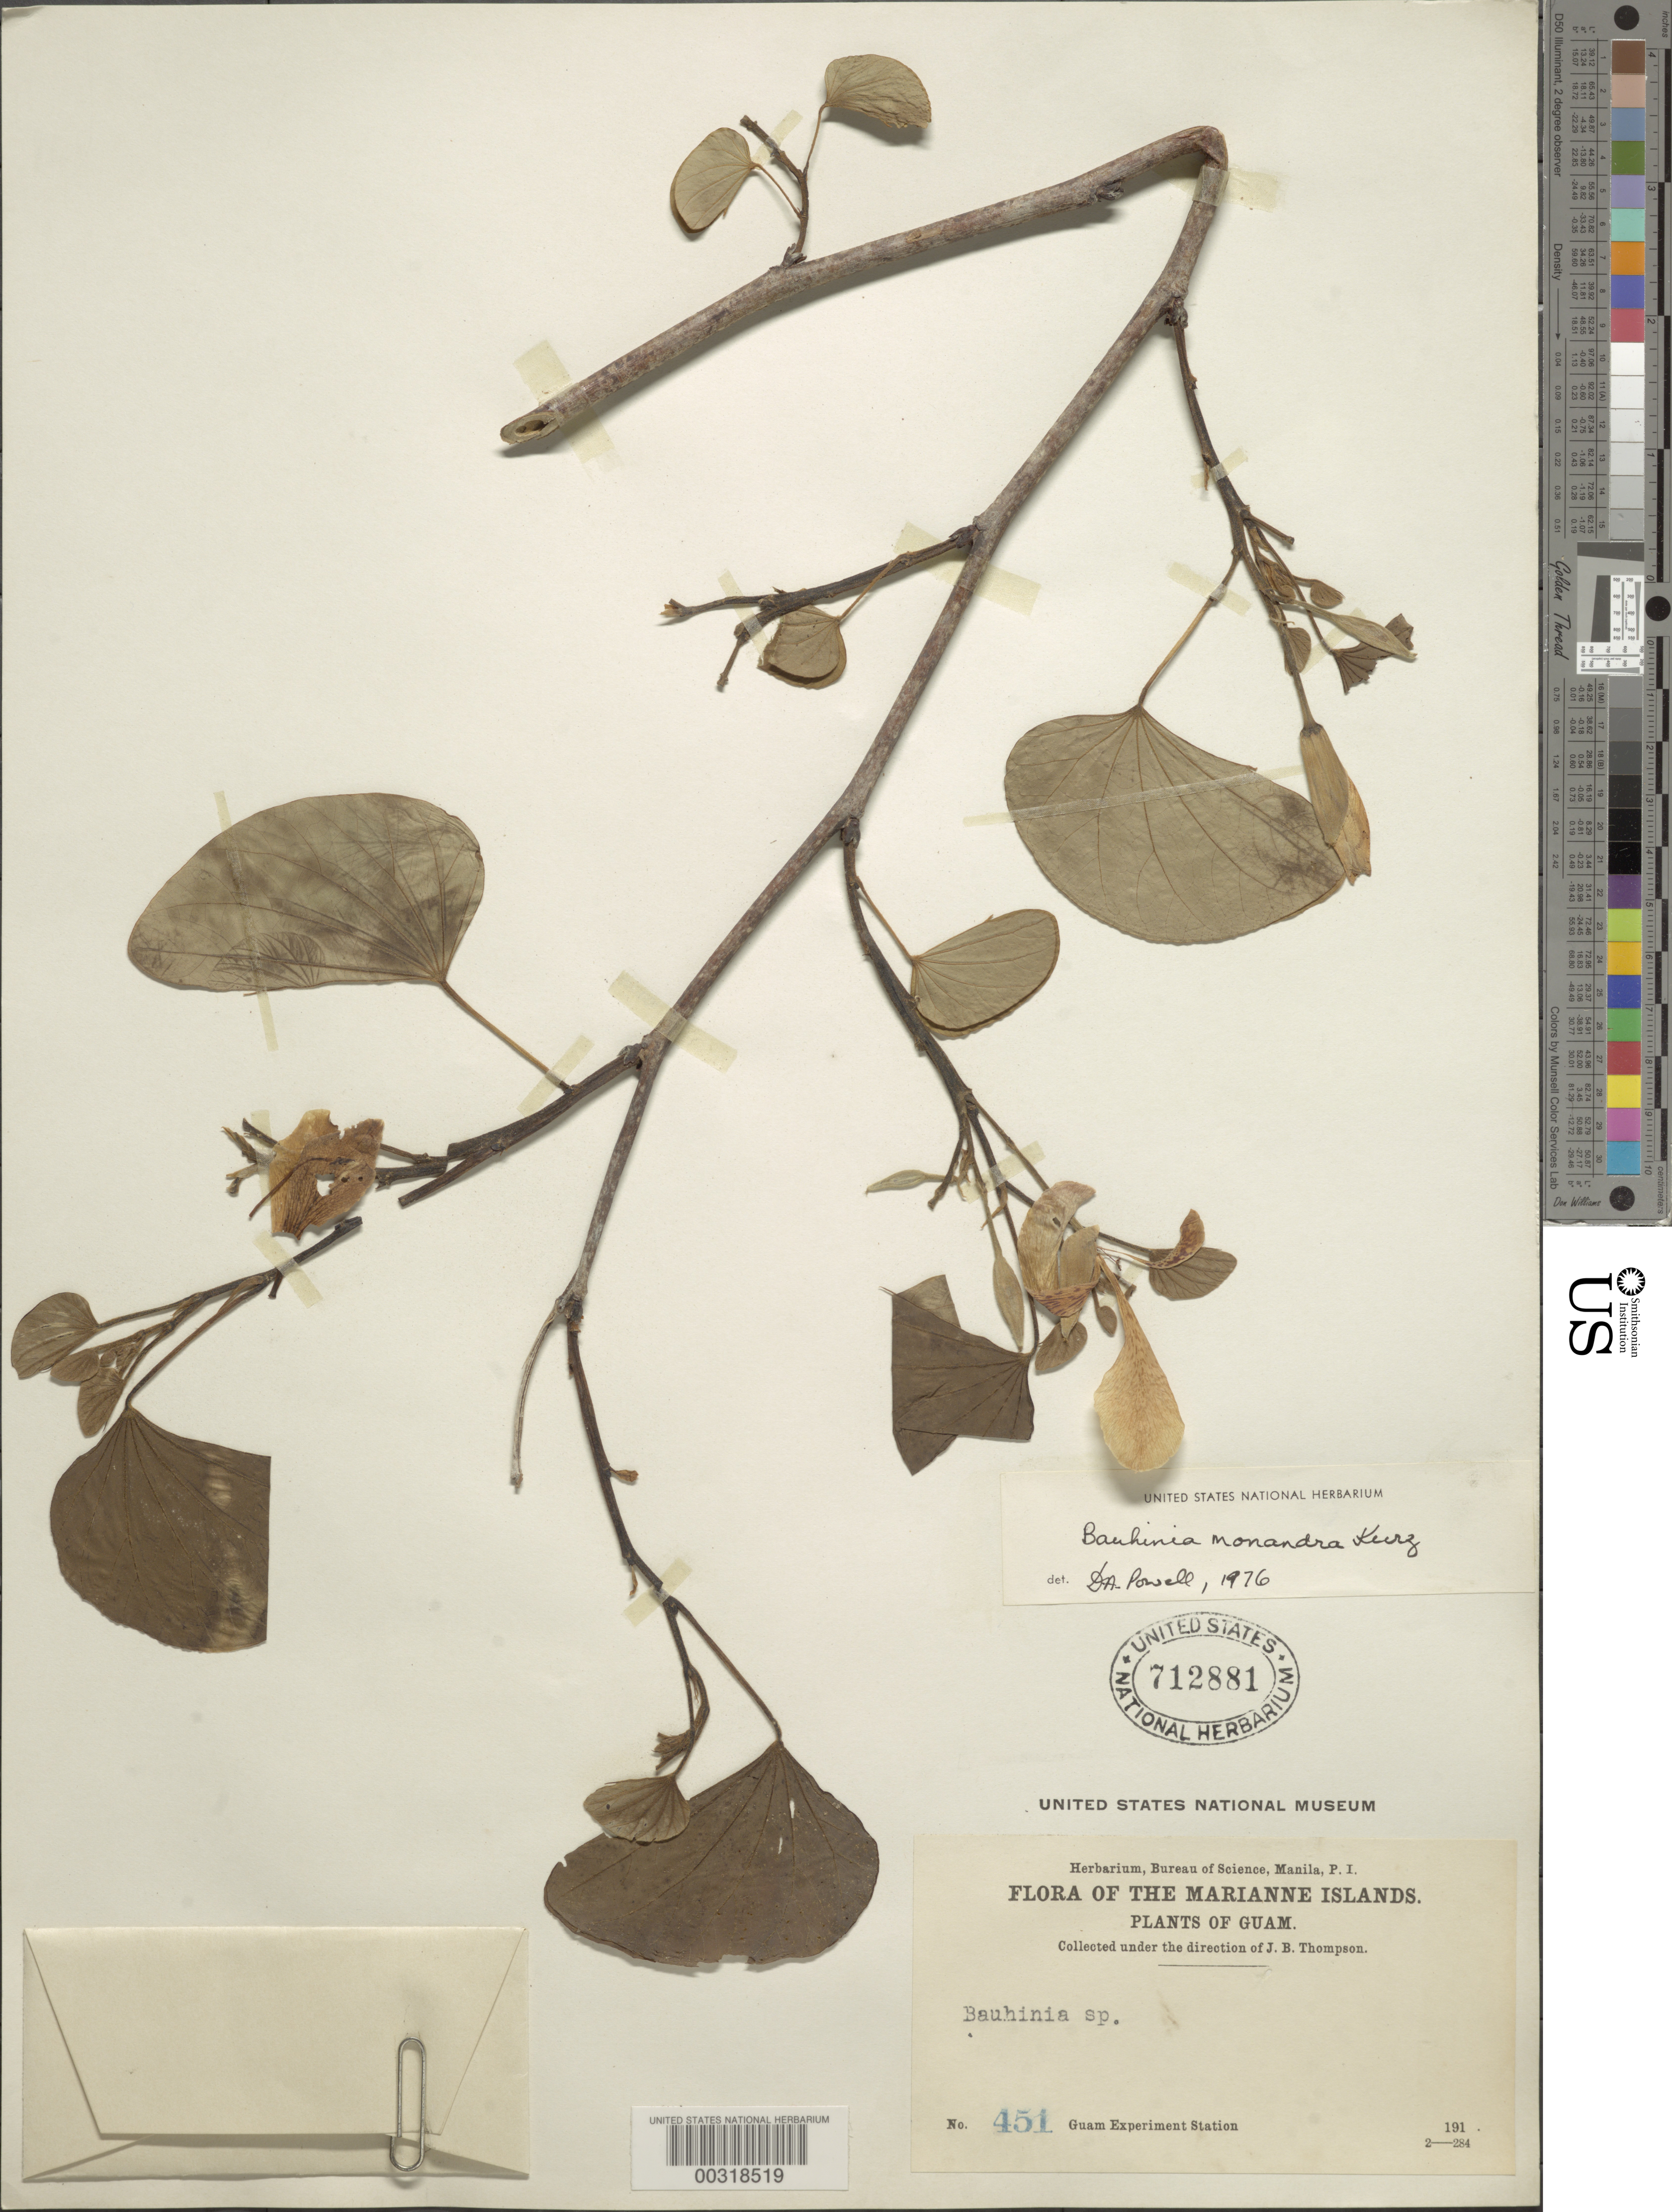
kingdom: Plantae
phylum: Tracheophyta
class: Magnoliopsida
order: Fabales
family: Fabaceae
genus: Bauhinia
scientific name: Bauhinia monandra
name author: Kurz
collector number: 451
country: Guam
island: Guam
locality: Guam experiment station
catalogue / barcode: US 712881